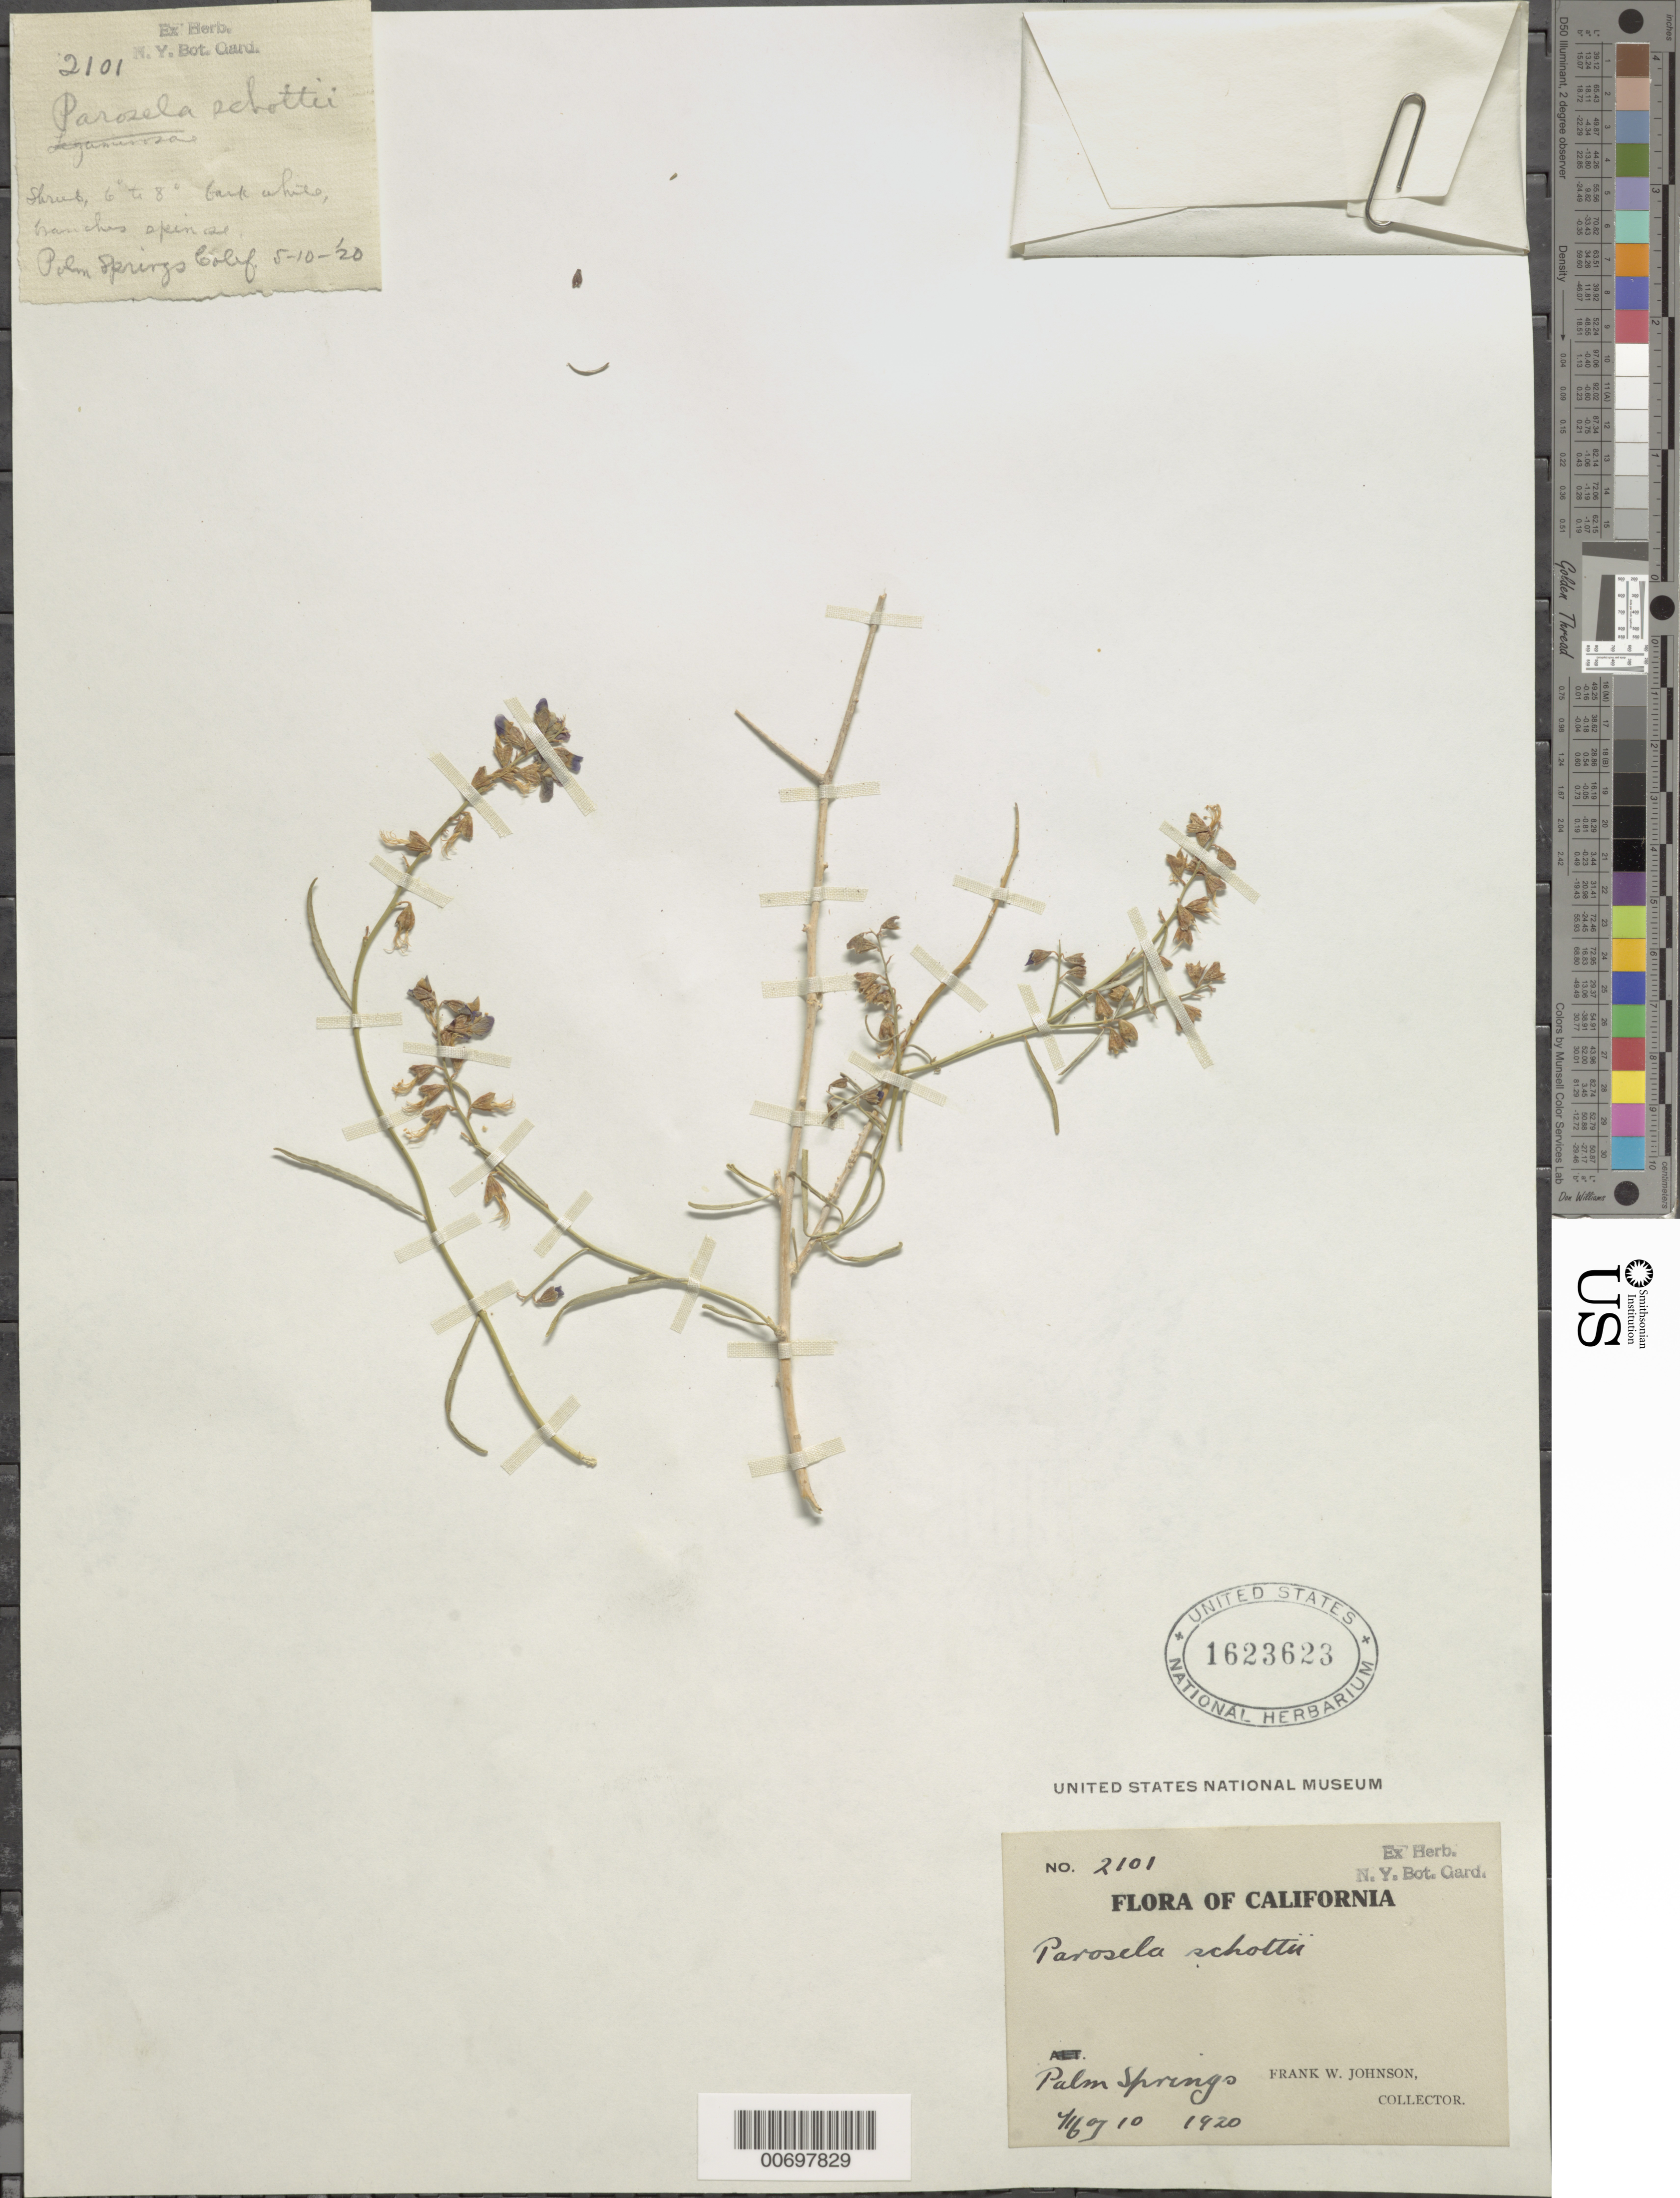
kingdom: Plantae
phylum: Tracheophyta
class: Magnoliopsida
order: Fabales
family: Fabaceae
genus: Psorothamnus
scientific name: Psorothamnus schottii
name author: (Torr.) Barneby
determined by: Strong, M. T., (US), Smithsonian Institution - National Museum of Natural History (UNITED STATES)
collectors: F. W. Johnson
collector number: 2101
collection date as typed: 10 May 1920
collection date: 1920-05-10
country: United States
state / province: California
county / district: Riverside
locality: Palm Springs.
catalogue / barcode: US 1623623